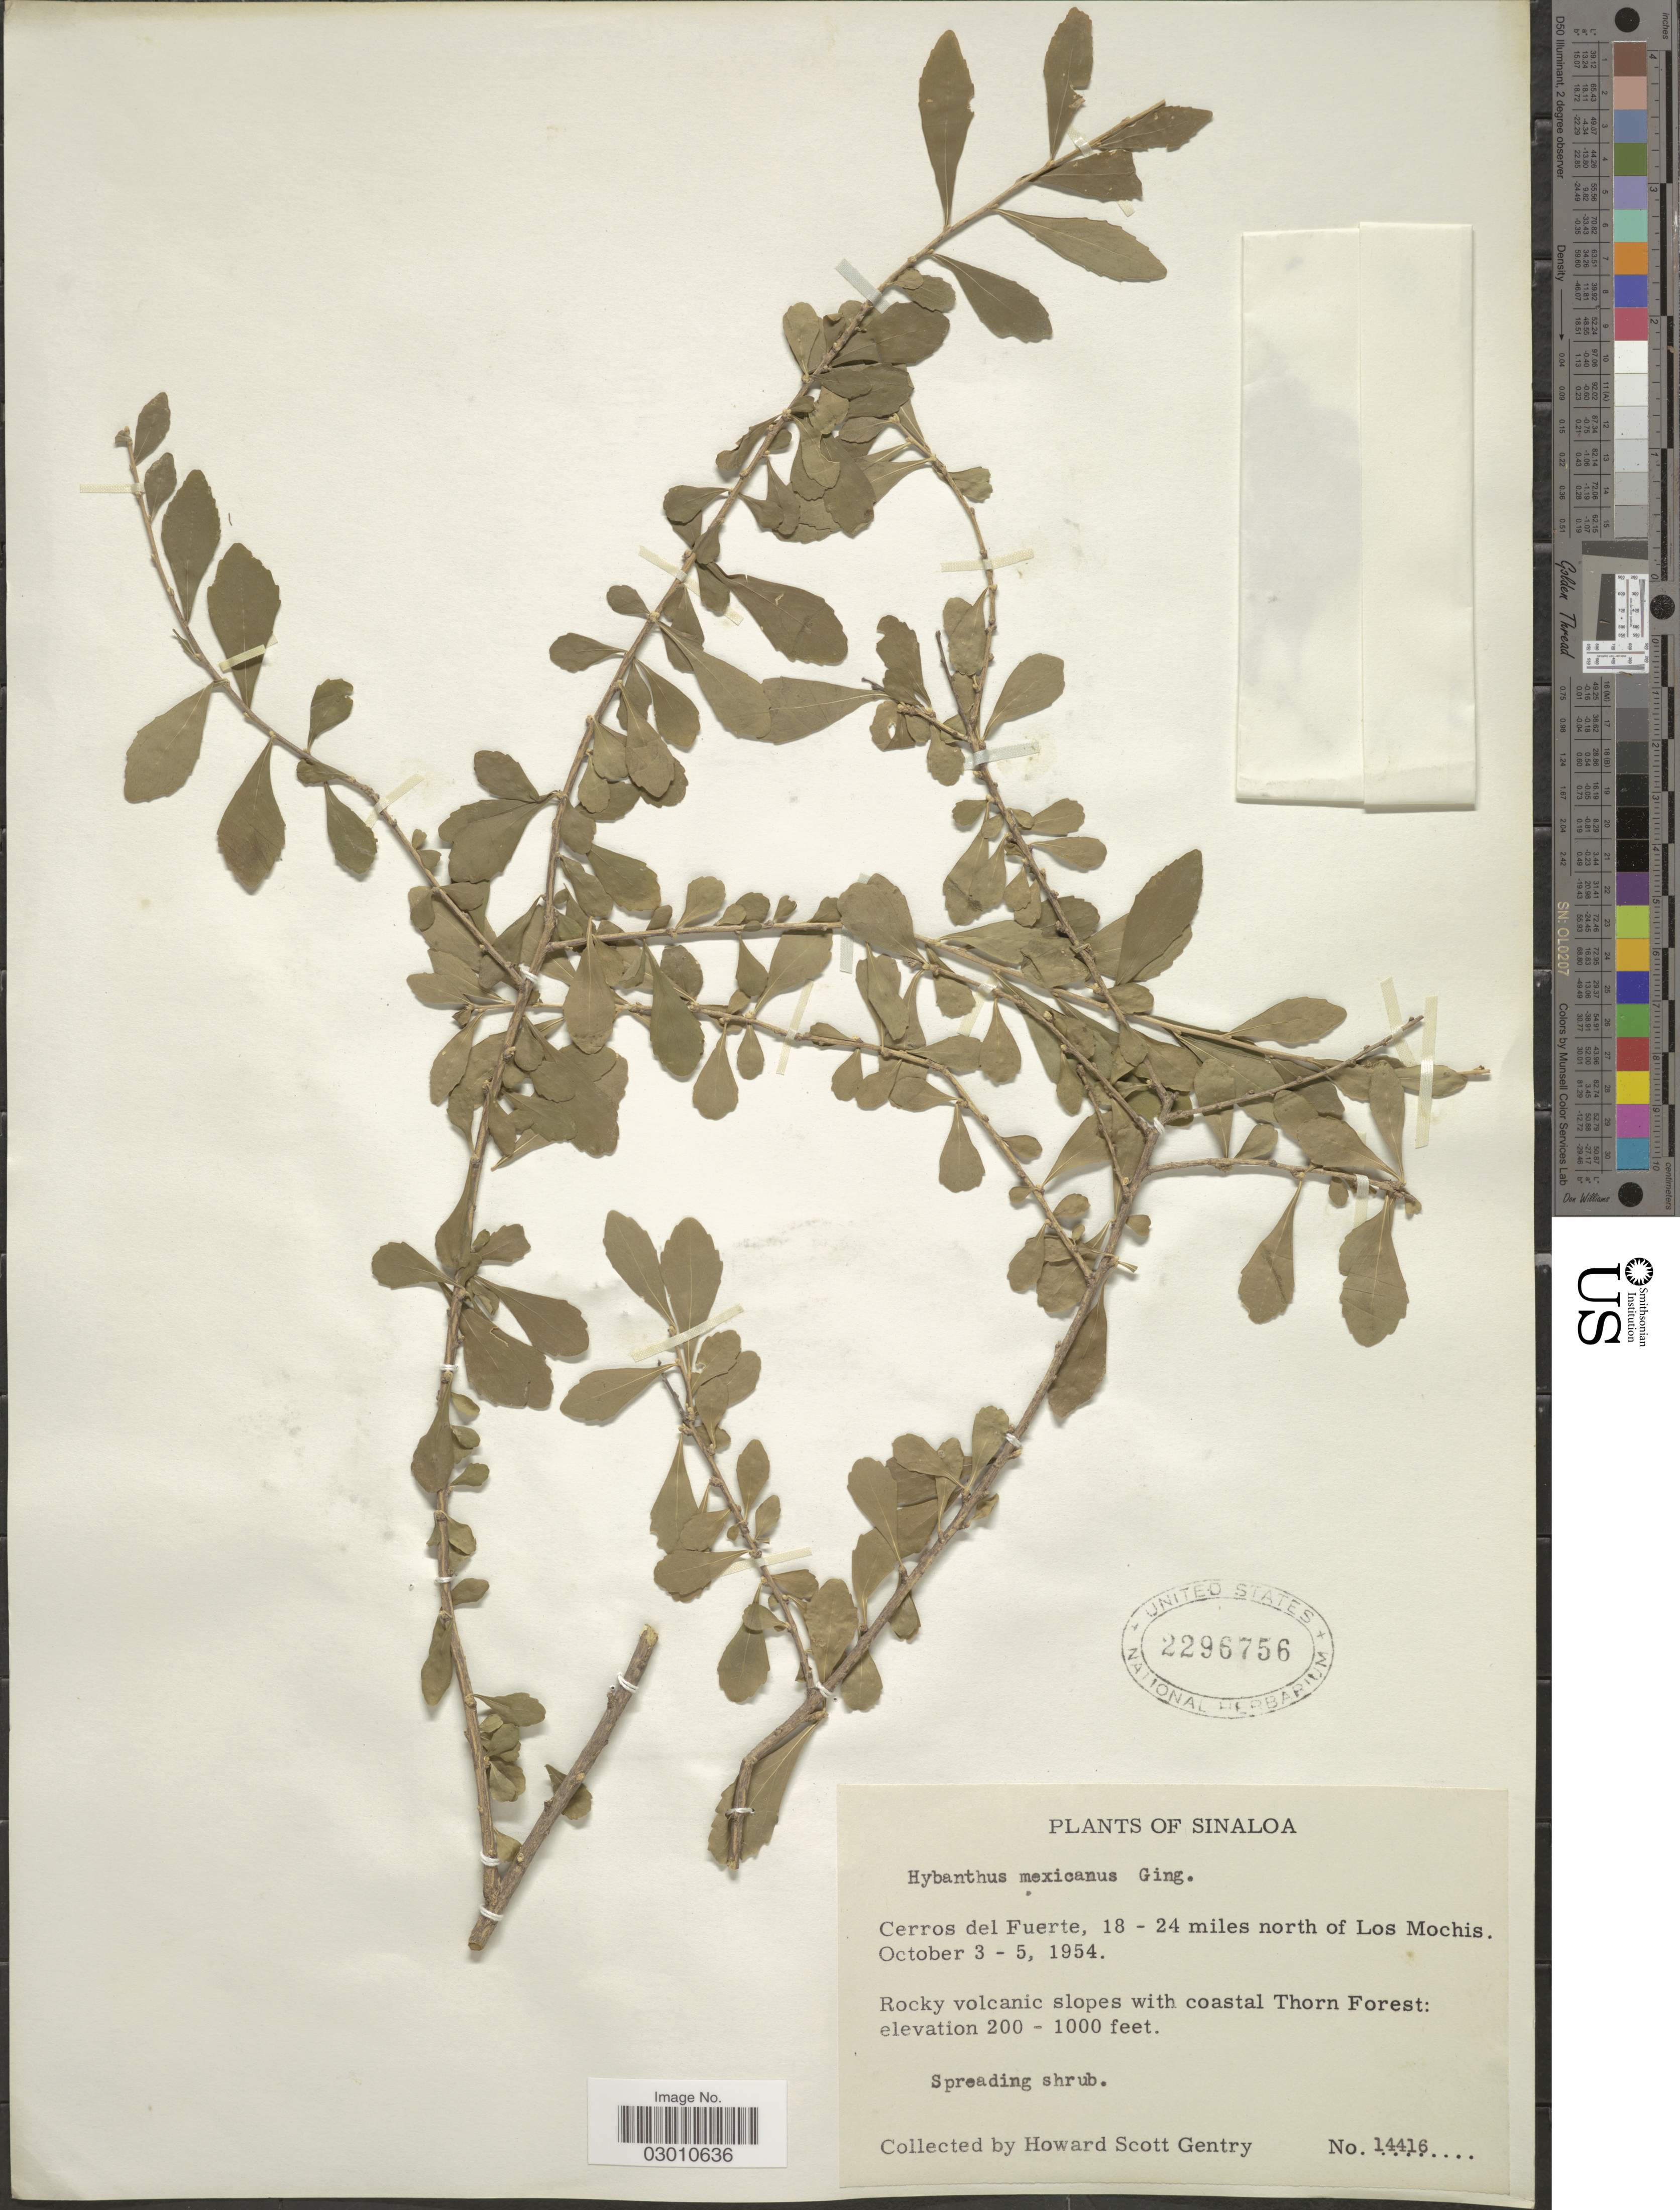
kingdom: Plantae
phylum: Tracheophyta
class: Magnoliopsida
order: Malpighiales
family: Violaceae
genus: Ixchelia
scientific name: Ixchelia mexicana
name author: (Ging.) H.E. Ballard & Wahlert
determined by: Strong, Mark T., (BOT), Smithsonian Institution - National Museum of Natural History (UNITED STATES)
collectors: H. S. Gentry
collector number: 14416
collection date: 1954-10-03/1954-10-05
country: Mexico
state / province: Sinaloa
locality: Cerros del Fuerte, 18-24 miles north of Los Mochis. Rocky volcanic slopes with coastal Thorn Forest.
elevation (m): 61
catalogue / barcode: US 2296756